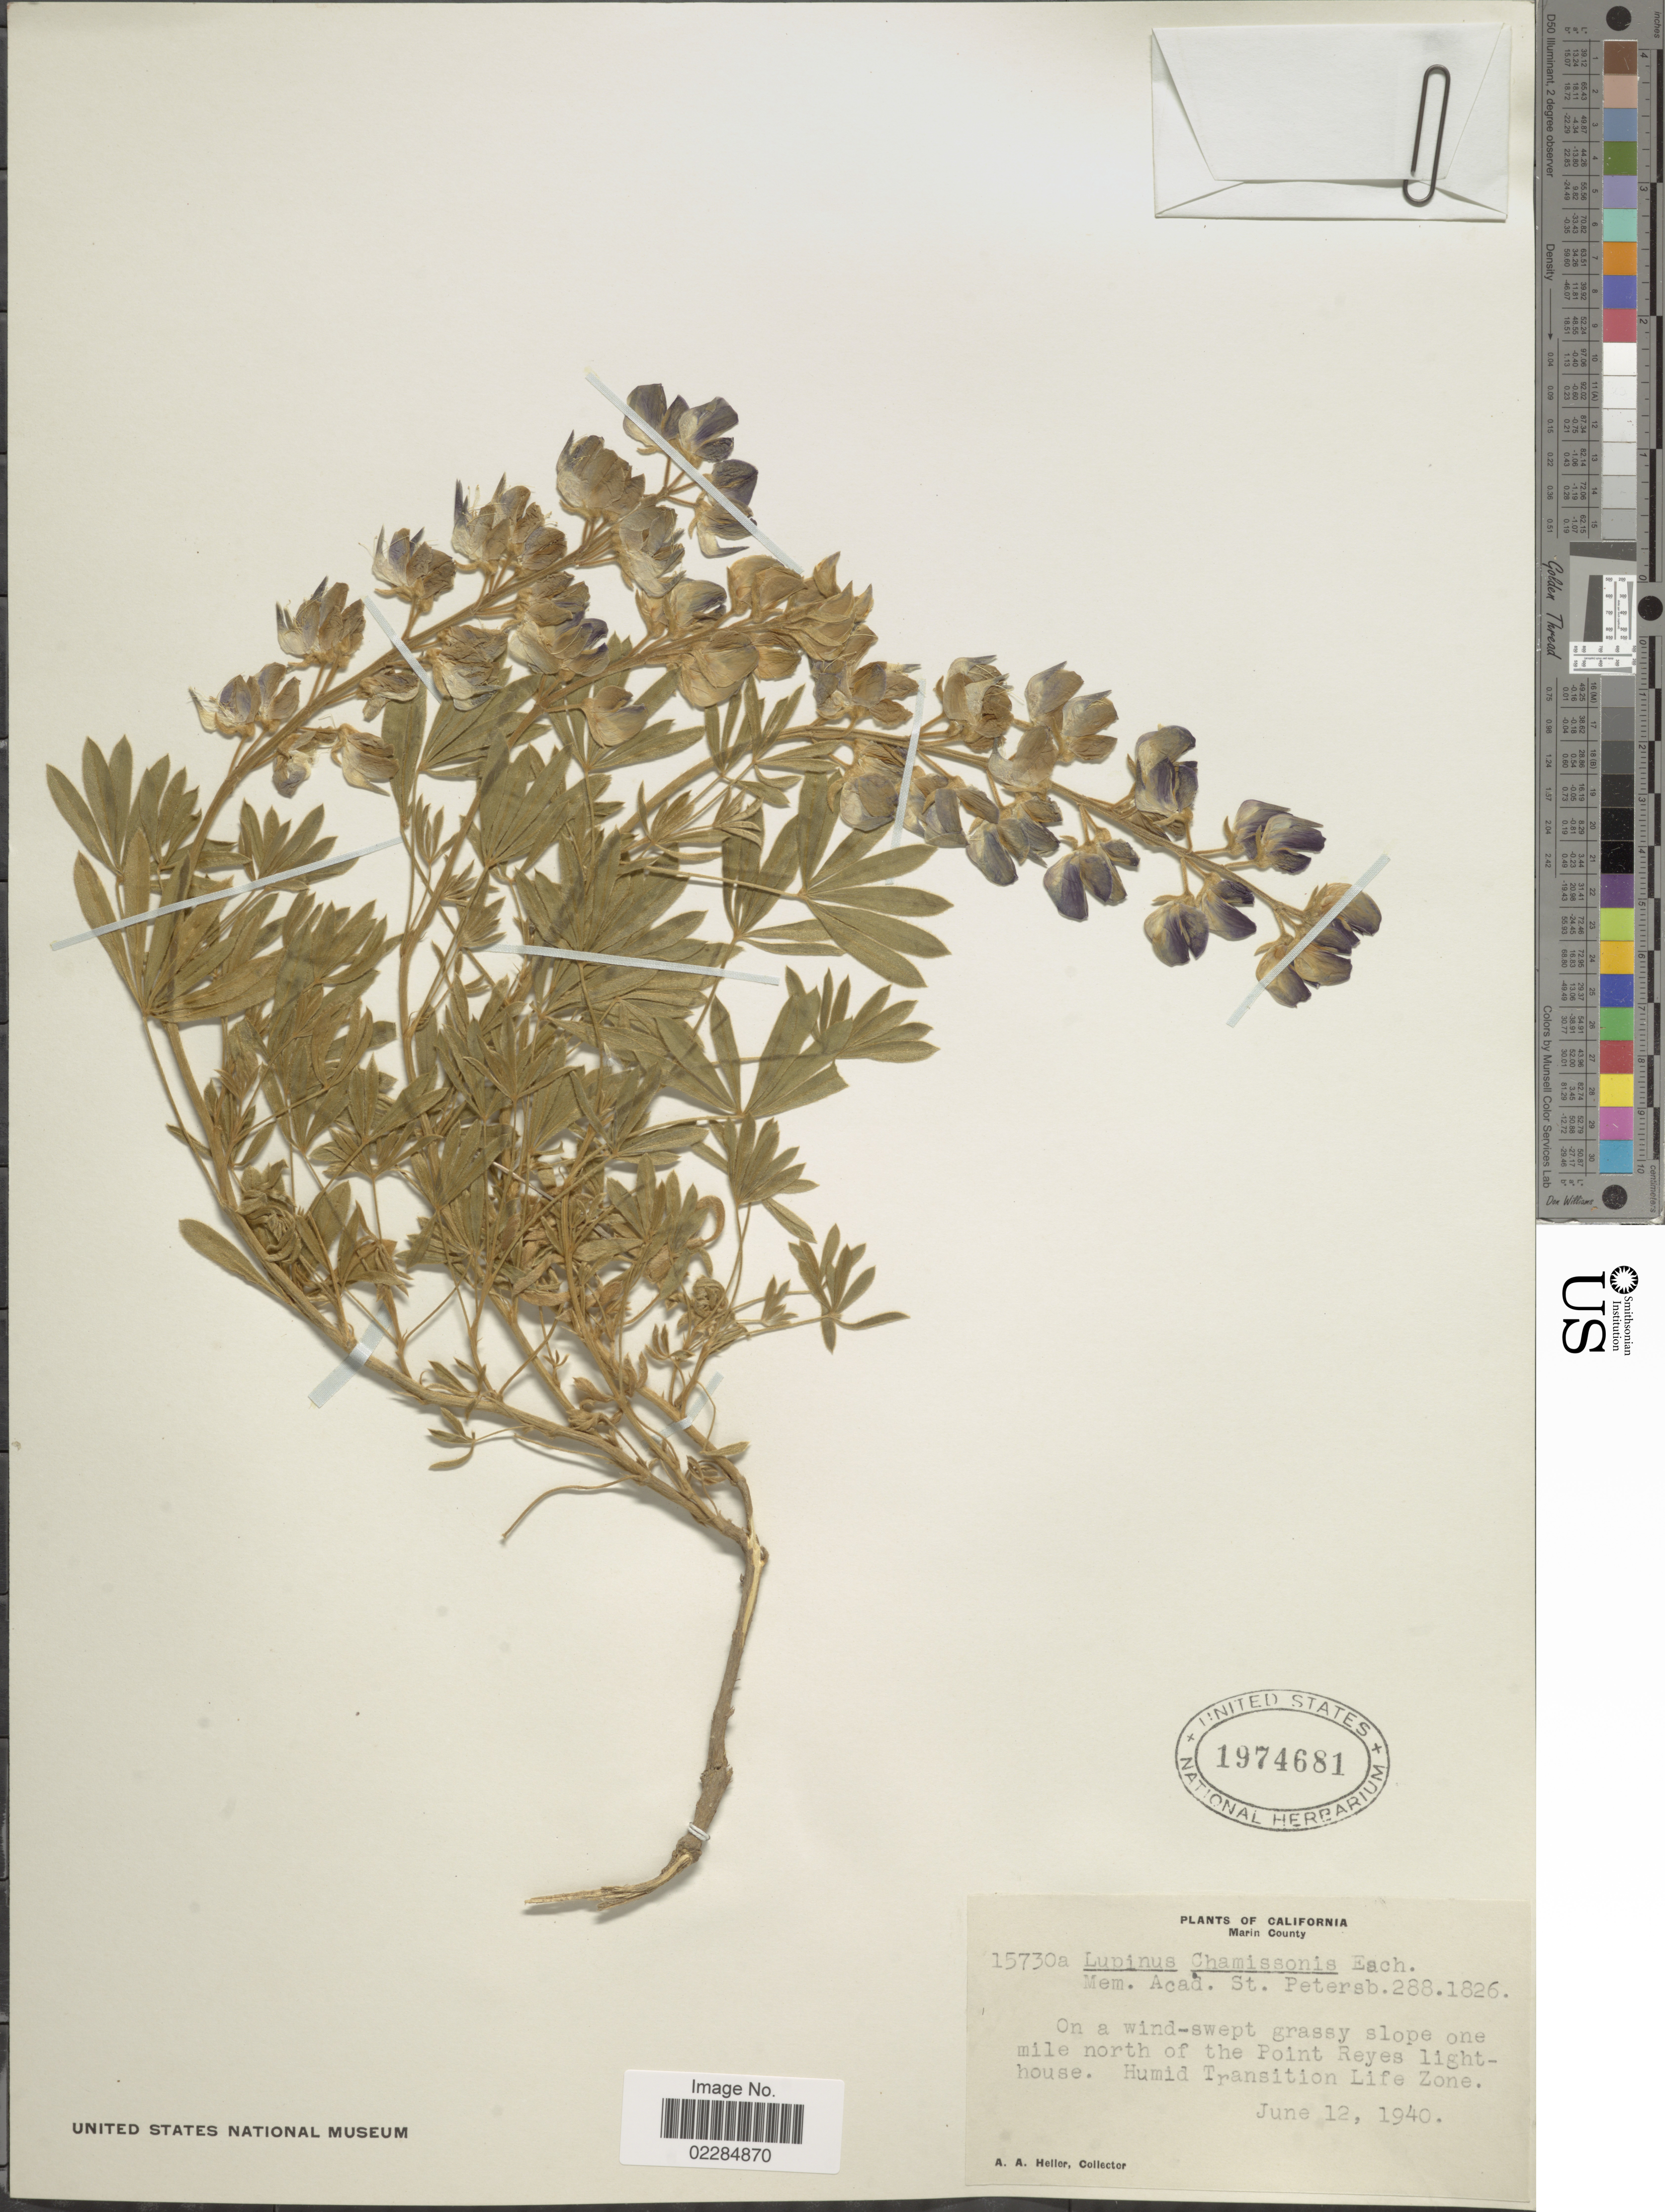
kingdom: Plantae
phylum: Tracheophyta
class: Magnoliopsida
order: Fabales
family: Fabaceae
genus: Lupinus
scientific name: Lupinus chamissonis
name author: Eschsch.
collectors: A. A. Heller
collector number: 15730a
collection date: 1940-06-12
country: United States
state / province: California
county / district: Marin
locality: Marin County, slope one mile north of the Point Reyes Light- house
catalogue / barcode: US 1974681